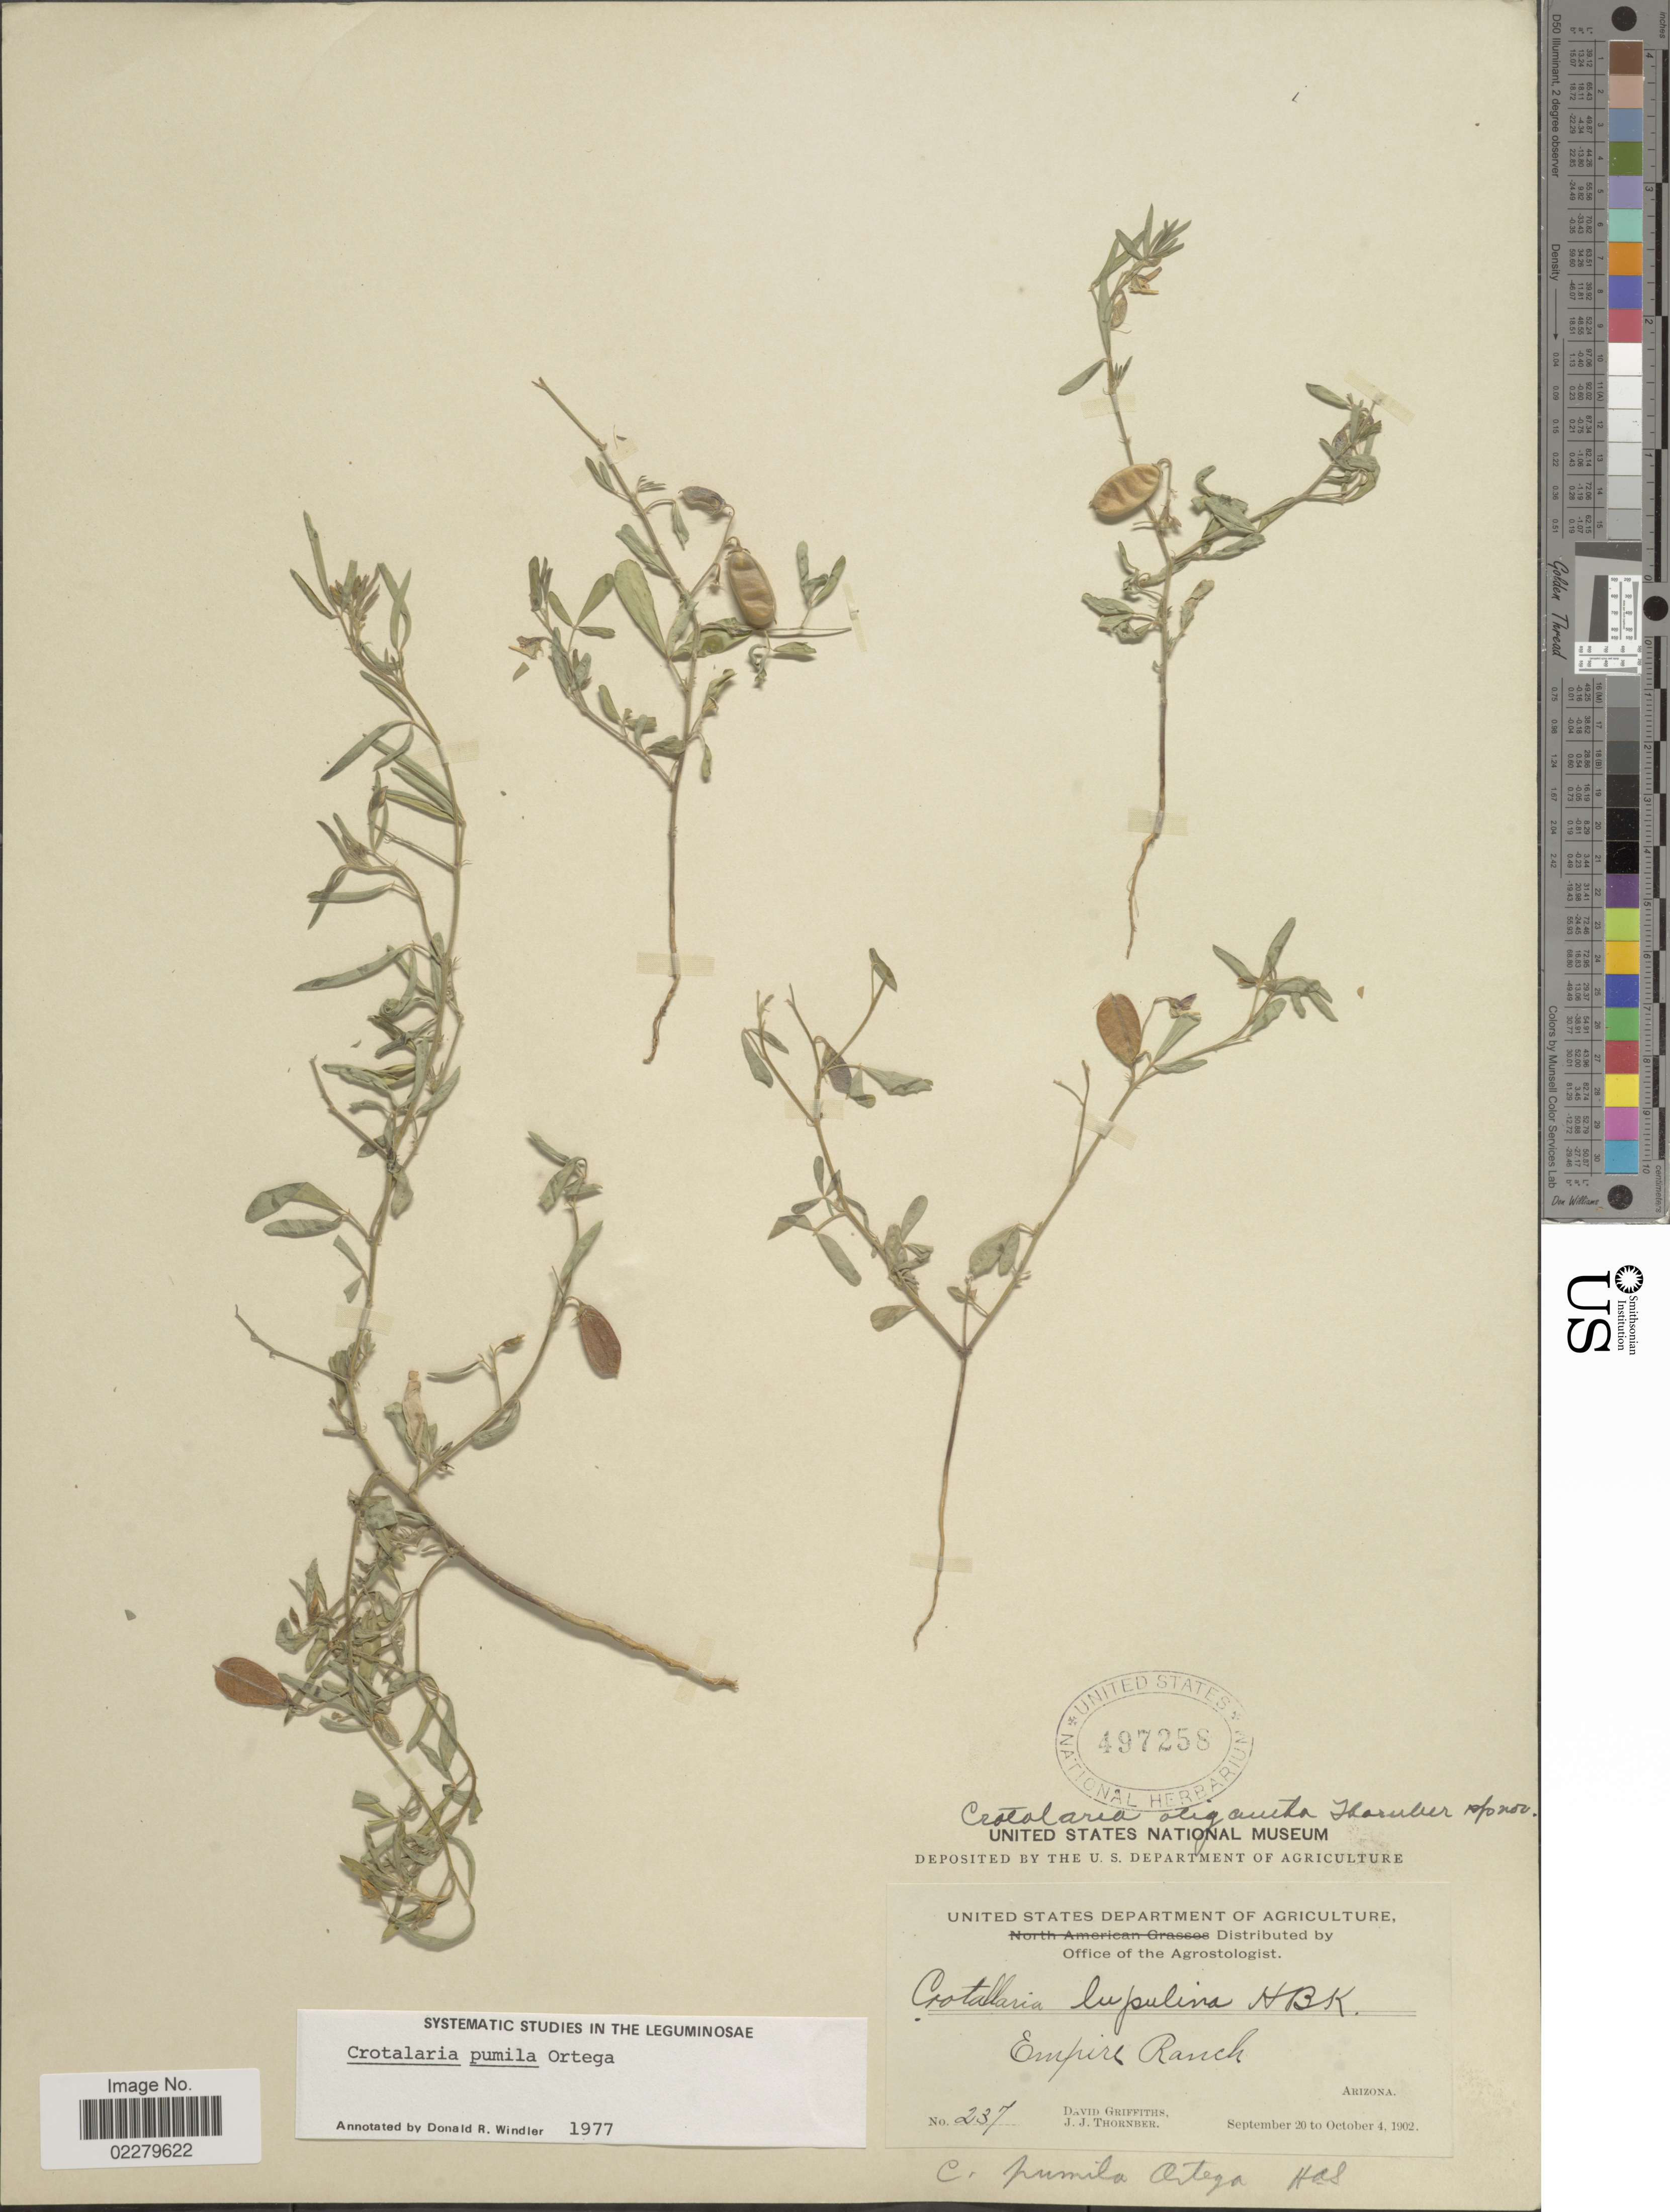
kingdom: Plantae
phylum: Tracheophyta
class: Magnoliopsida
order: Fabales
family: Fabaceae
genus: Crotalaria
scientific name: Crotalaria pumila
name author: Ortega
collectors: D. Griffiths & J. Thornber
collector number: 237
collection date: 1902-09-20/1902-10-04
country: United States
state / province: Arizona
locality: Empire Ranch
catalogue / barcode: US 497258